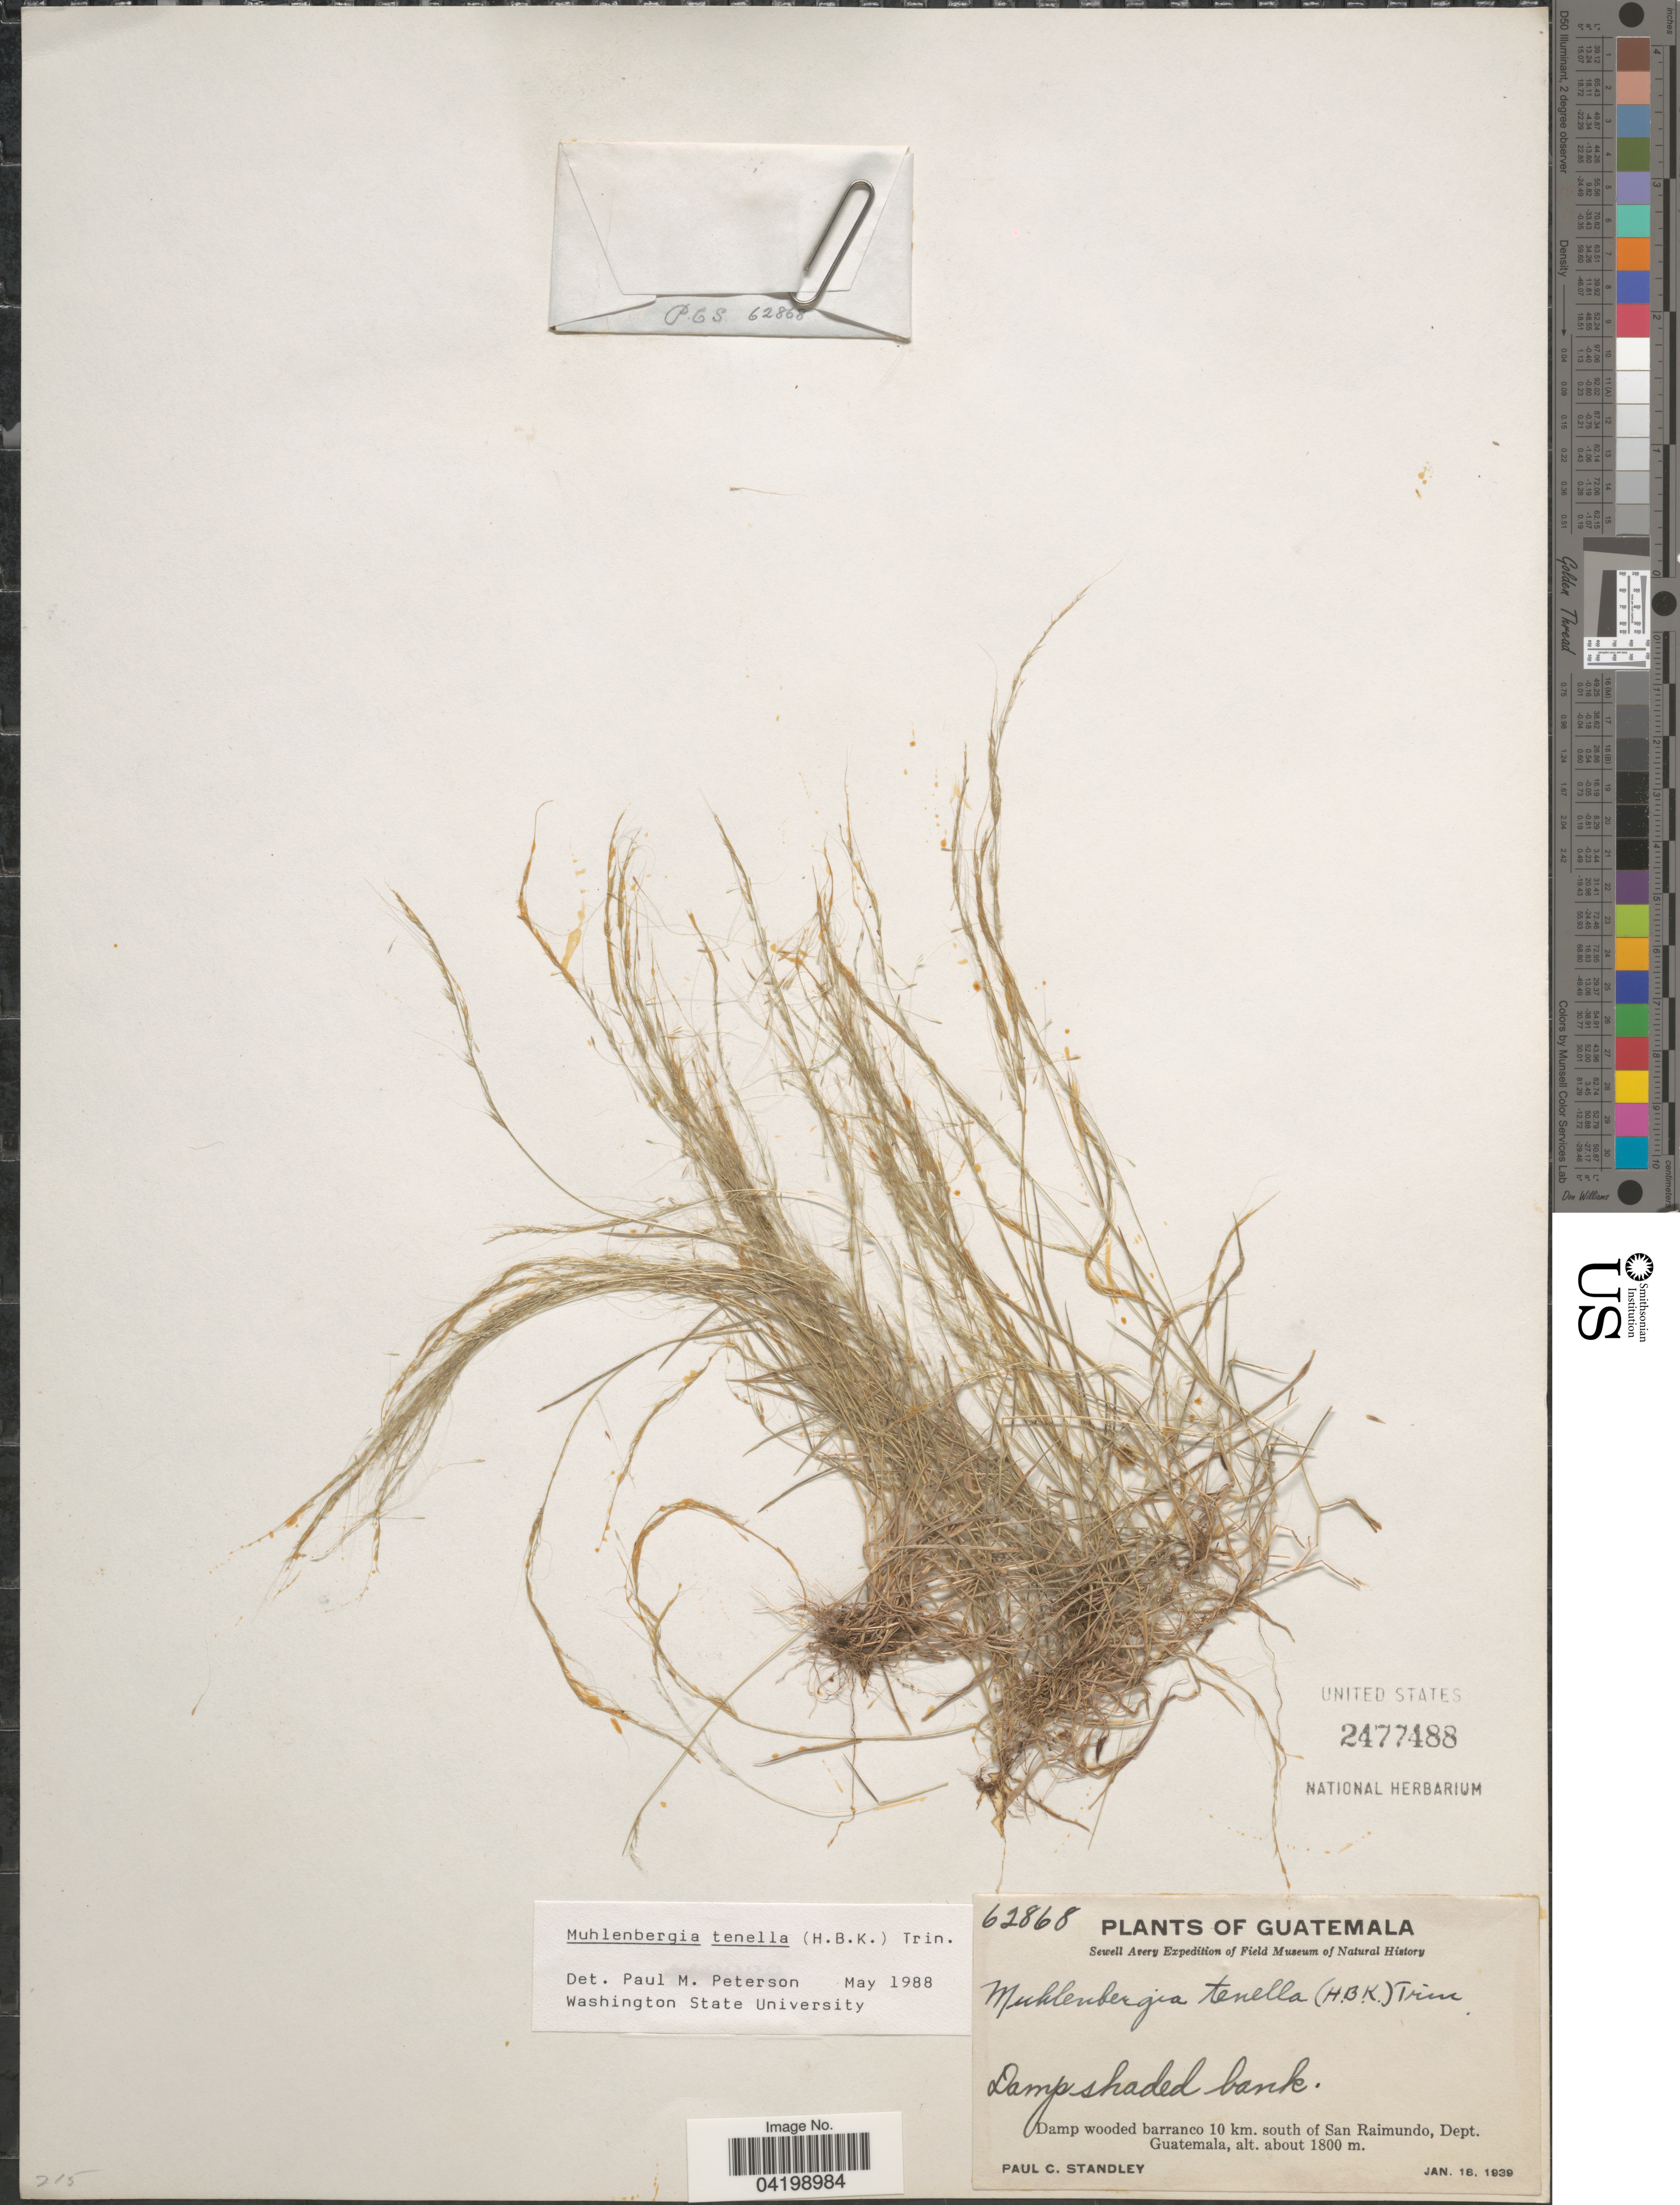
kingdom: Plantae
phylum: Tracheophyta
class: Liliopsida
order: Poales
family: Poaceae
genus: Muhlenbergia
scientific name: Muhlenbergia tenella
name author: (Kunth) Trin.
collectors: P. C. Standley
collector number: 62868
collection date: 1939-01-18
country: Guatemala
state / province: Guatemala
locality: Sewell Avery Expedition of Field Museum of Natural History. Damp wooded barranco 10 km. south of San Raimundo, Dept. Guatemala.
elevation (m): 1800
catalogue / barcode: US 2477488